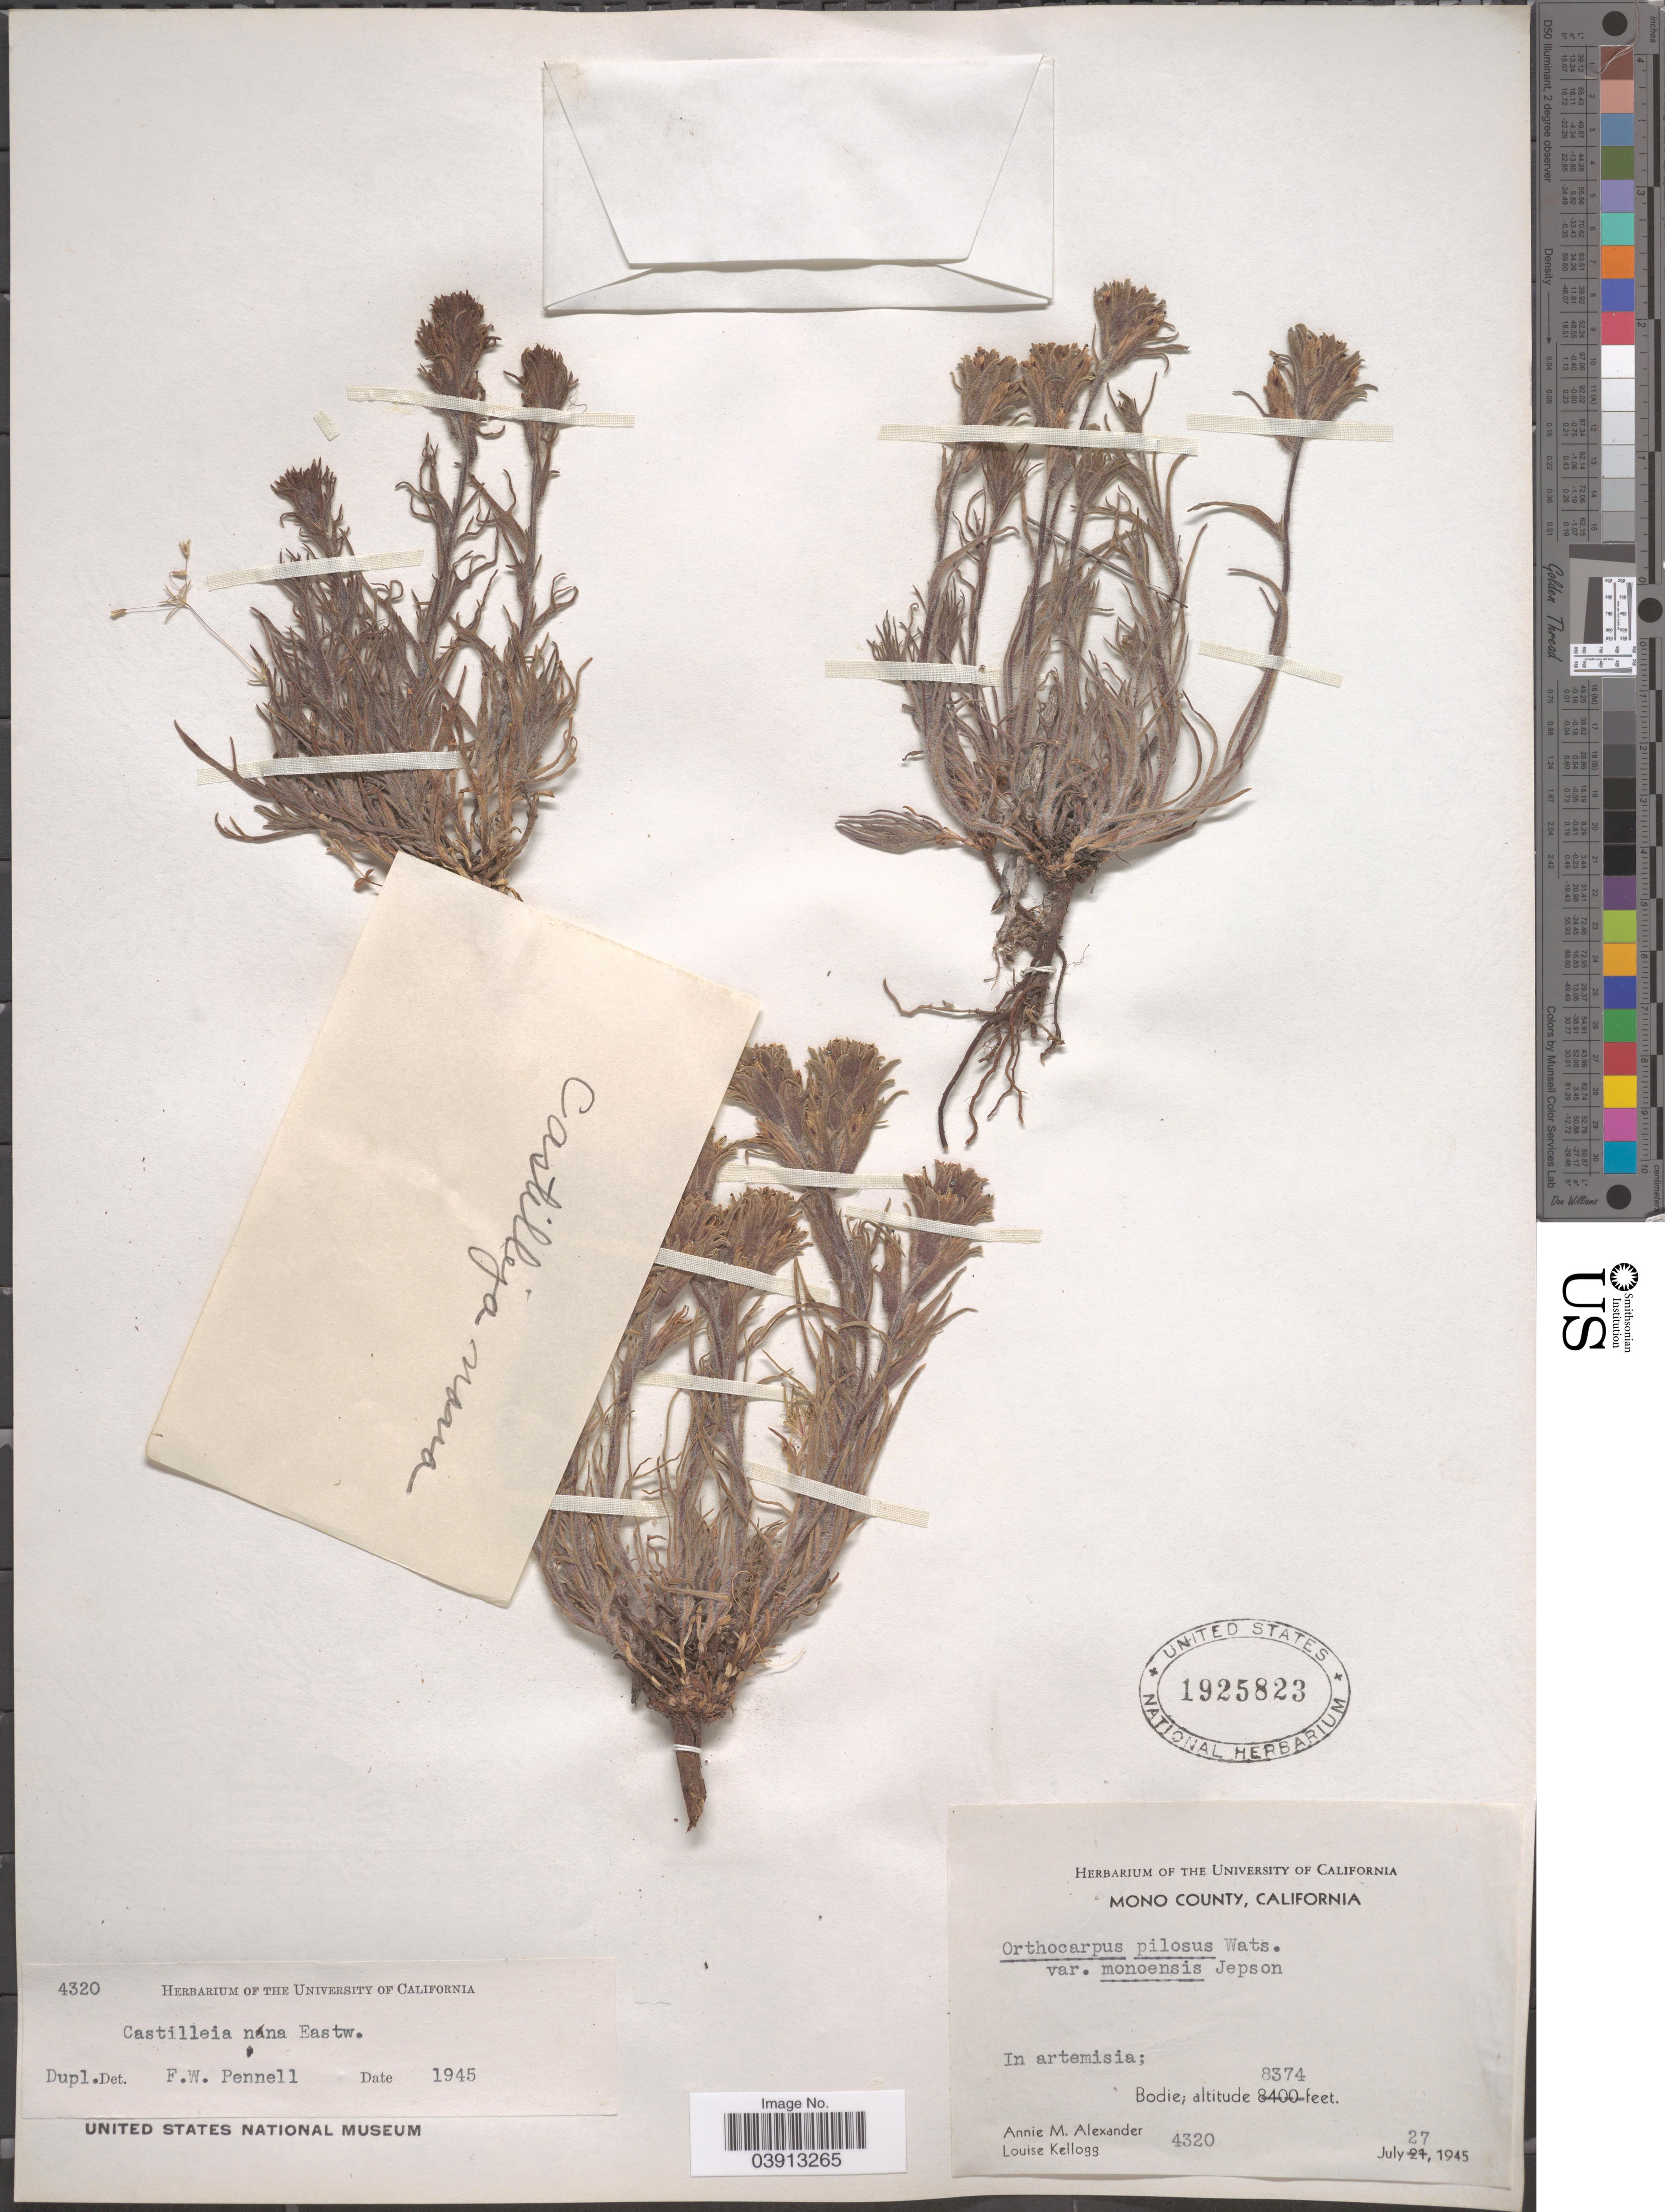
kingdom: Plantae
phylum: Tracheophyta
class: Magnoliopsida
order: Lamiales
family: Orobanchaceae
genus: Castilleja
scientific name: Castilleja nana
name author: Eastw.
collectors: A. M. Alexander & L. Kellogg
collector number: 4320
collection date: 1945-07-27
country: United States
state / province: California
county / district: Mono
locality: Mono County, In artemisia; Bodie.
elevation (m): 2552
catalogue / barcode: US 1925823